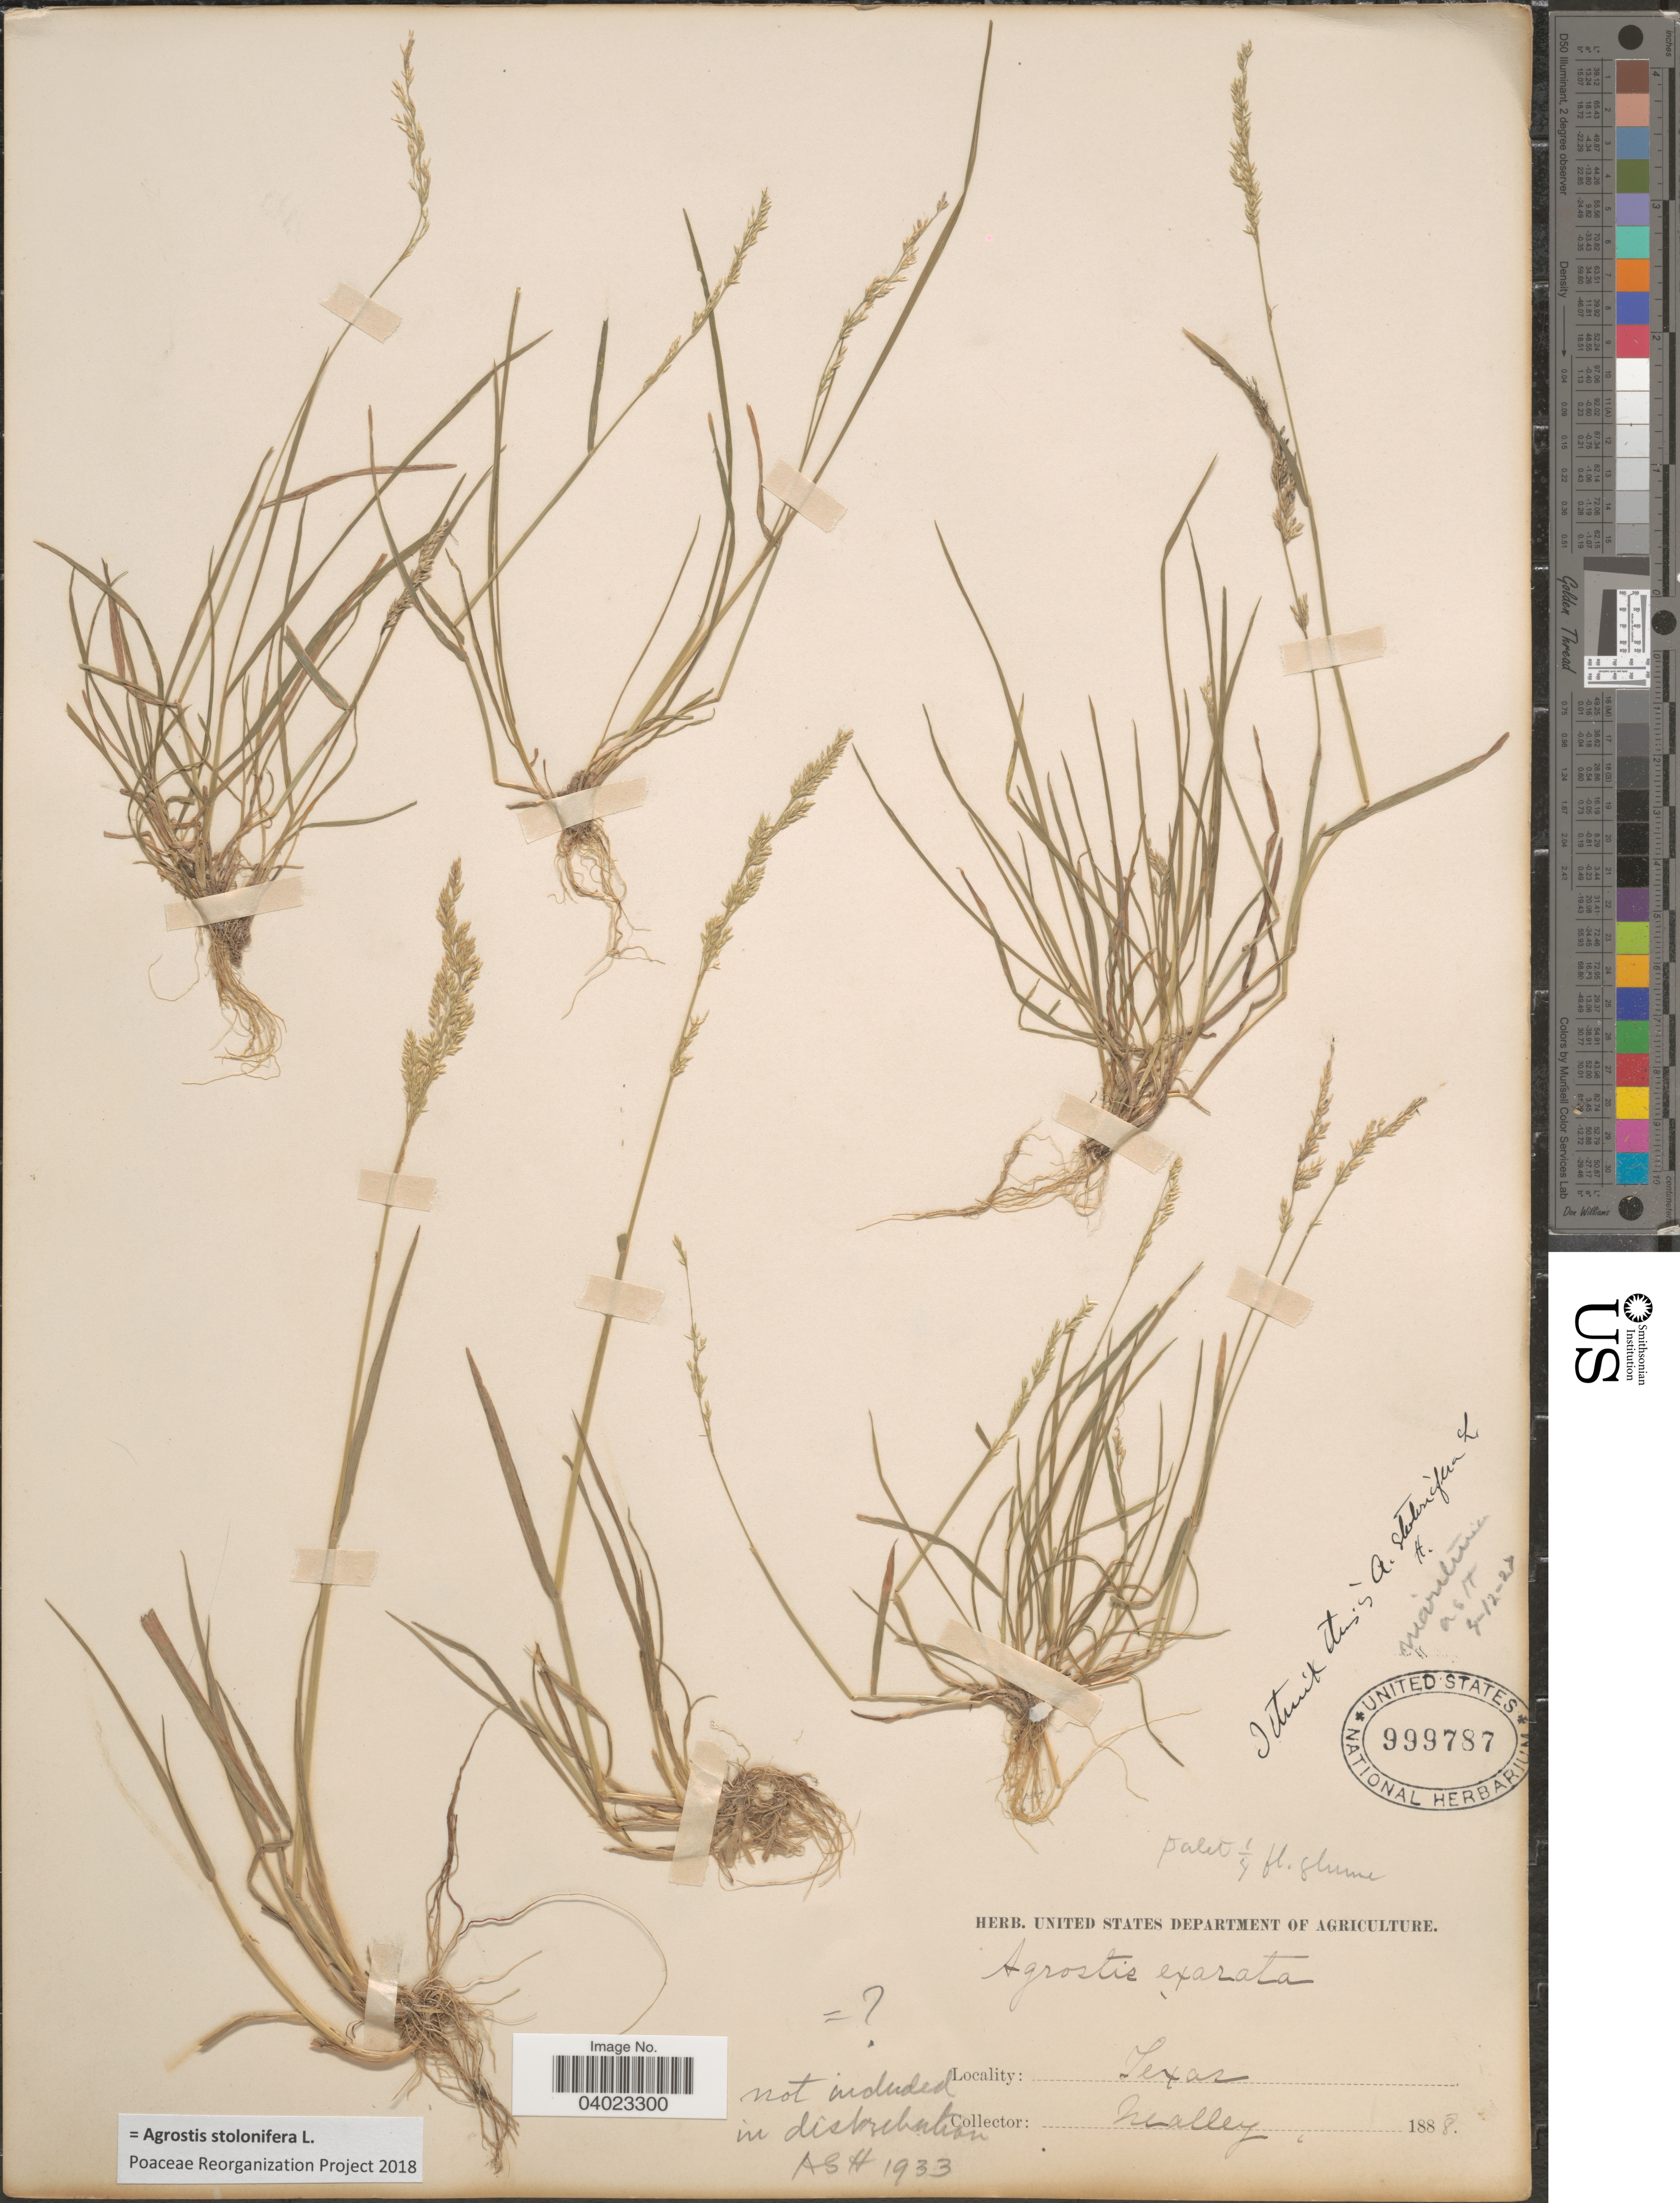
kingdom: Plantae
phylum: Tracheophyta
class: Liliopsida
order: Poales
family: Poaceae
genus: Agrostis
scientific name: Agrostis stolonifera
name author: L.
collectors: Nealley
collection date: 1888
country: United States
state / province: Texas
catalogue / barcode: US 999787